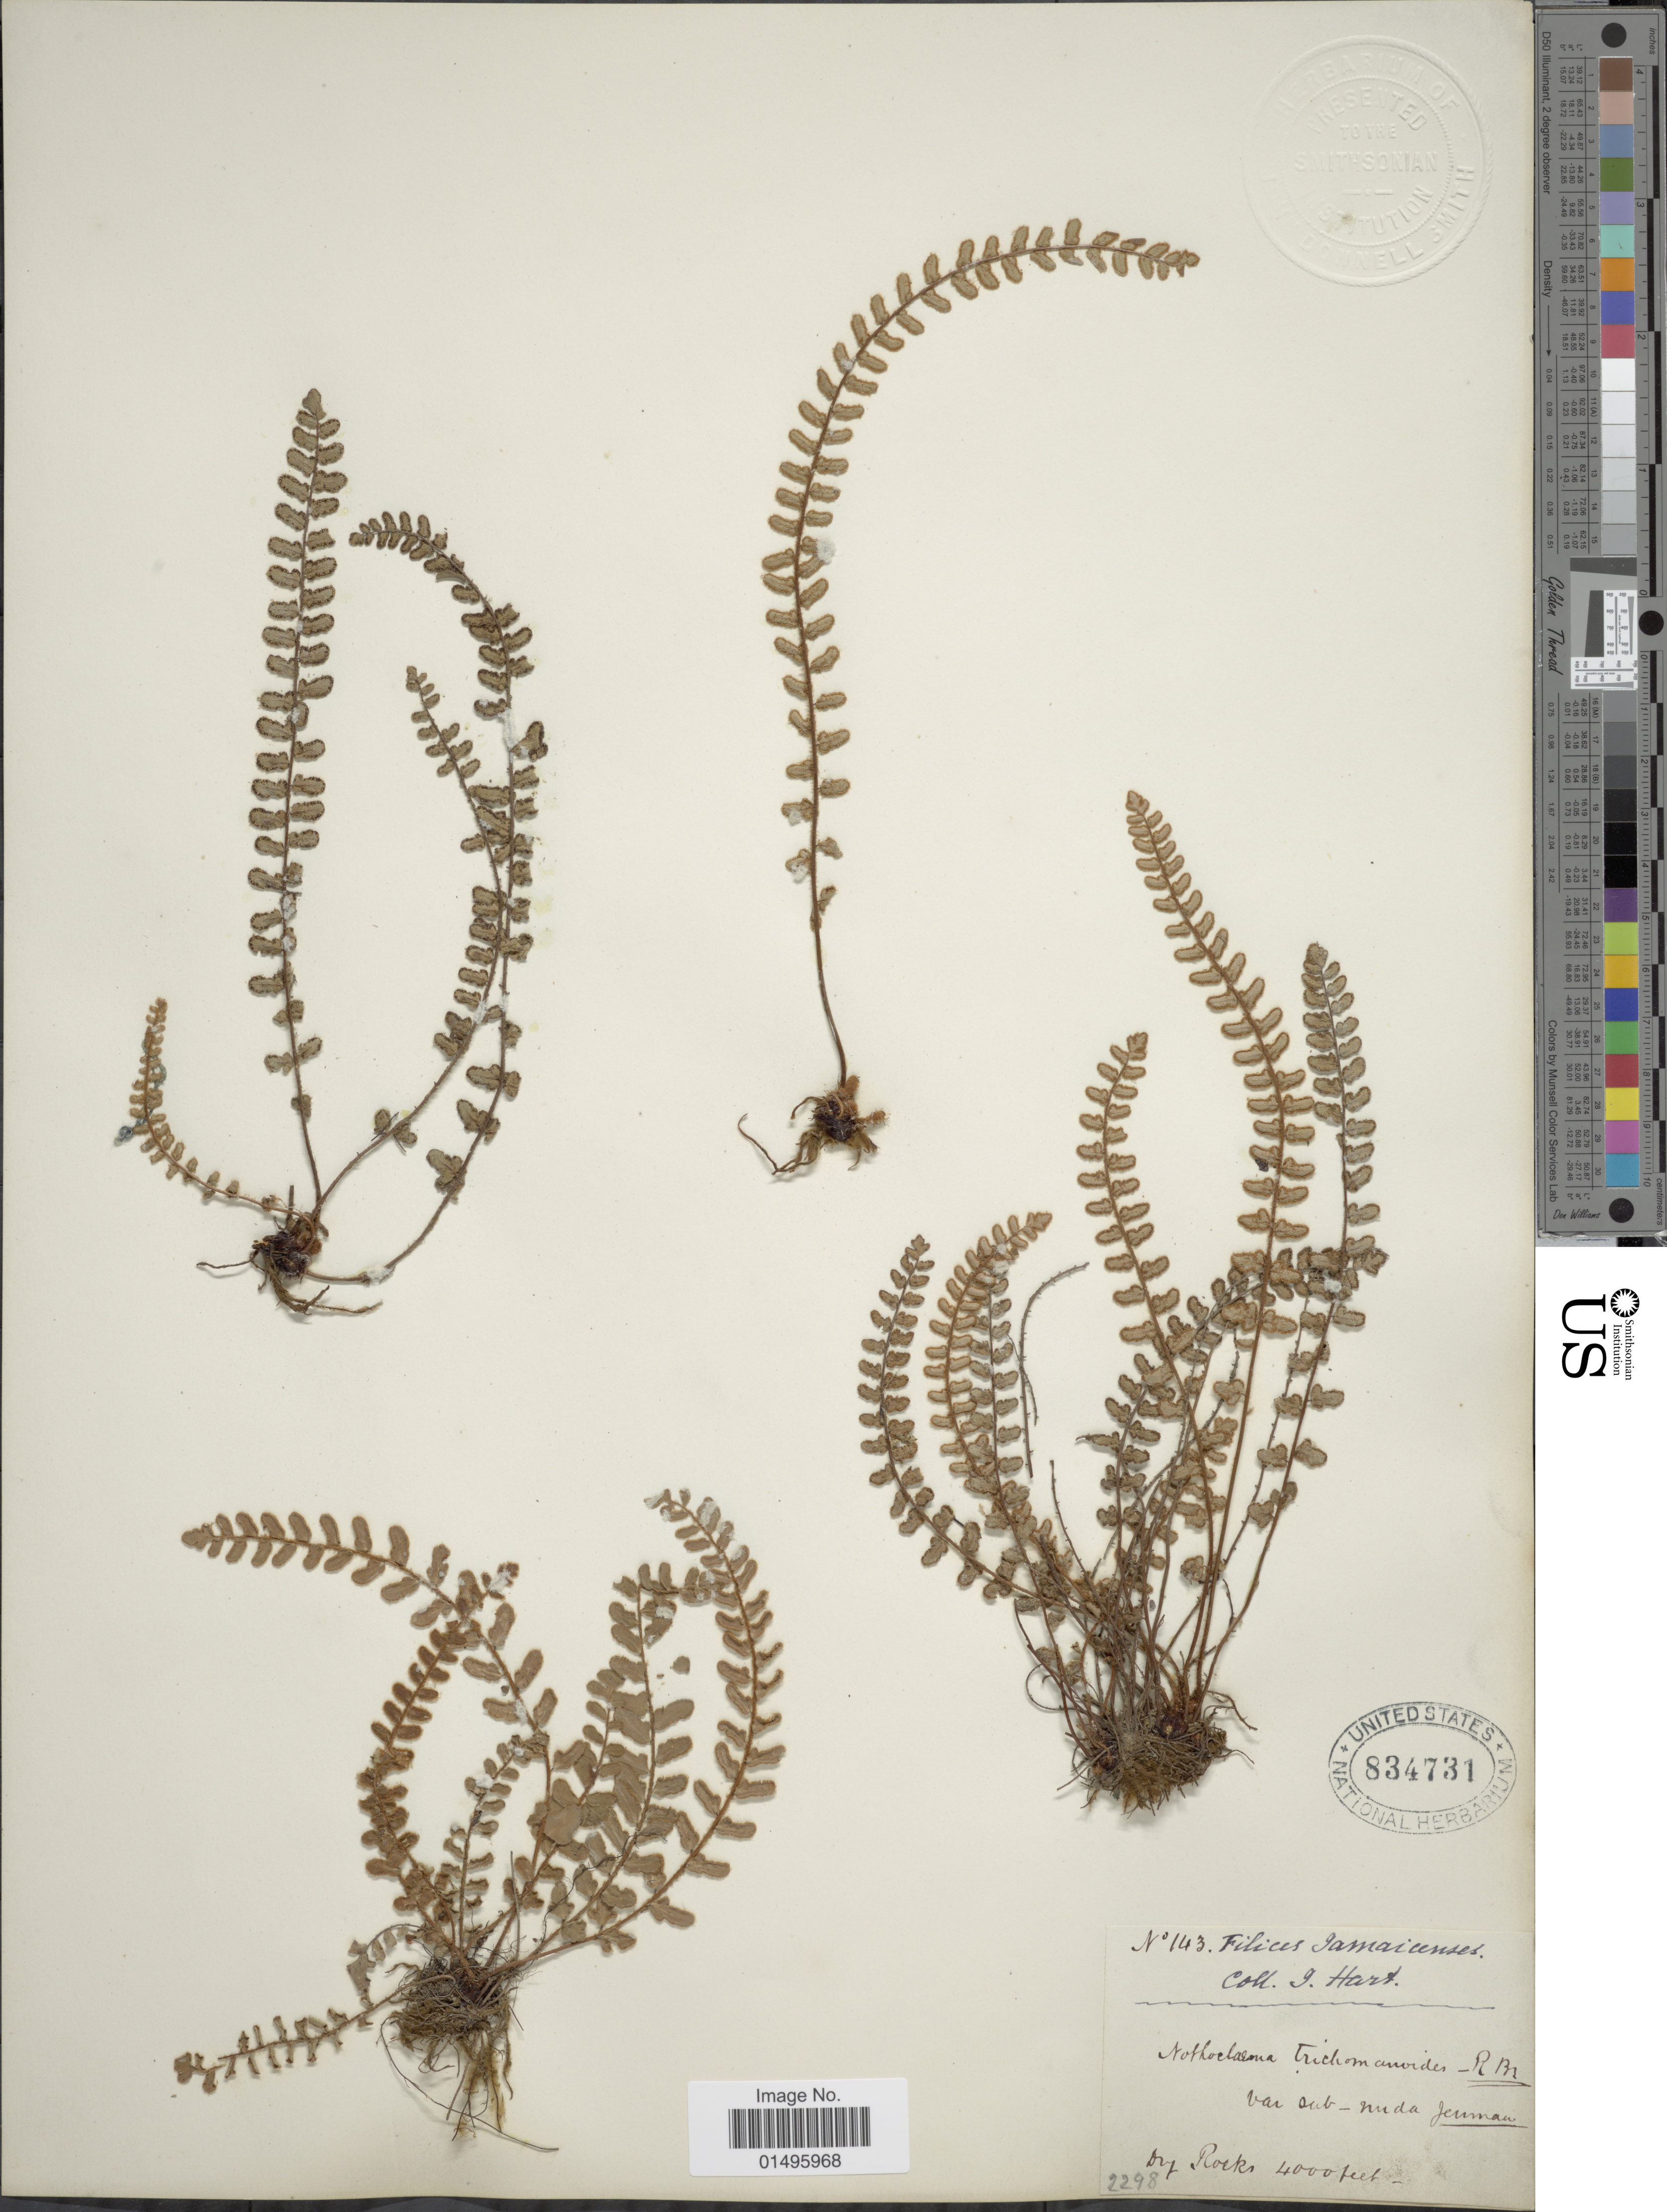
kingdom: Plantae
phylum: Tracheophyta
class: Polypodiopsida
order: Polypodiales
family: Pteridaceae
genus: Notholaena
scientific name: Notholaena trichomanoides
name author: (L.) Desv.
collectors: J. Hart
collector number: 143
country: Jamaica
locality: Filices Jamaicenses.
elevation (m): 1219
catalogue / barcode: US 834731